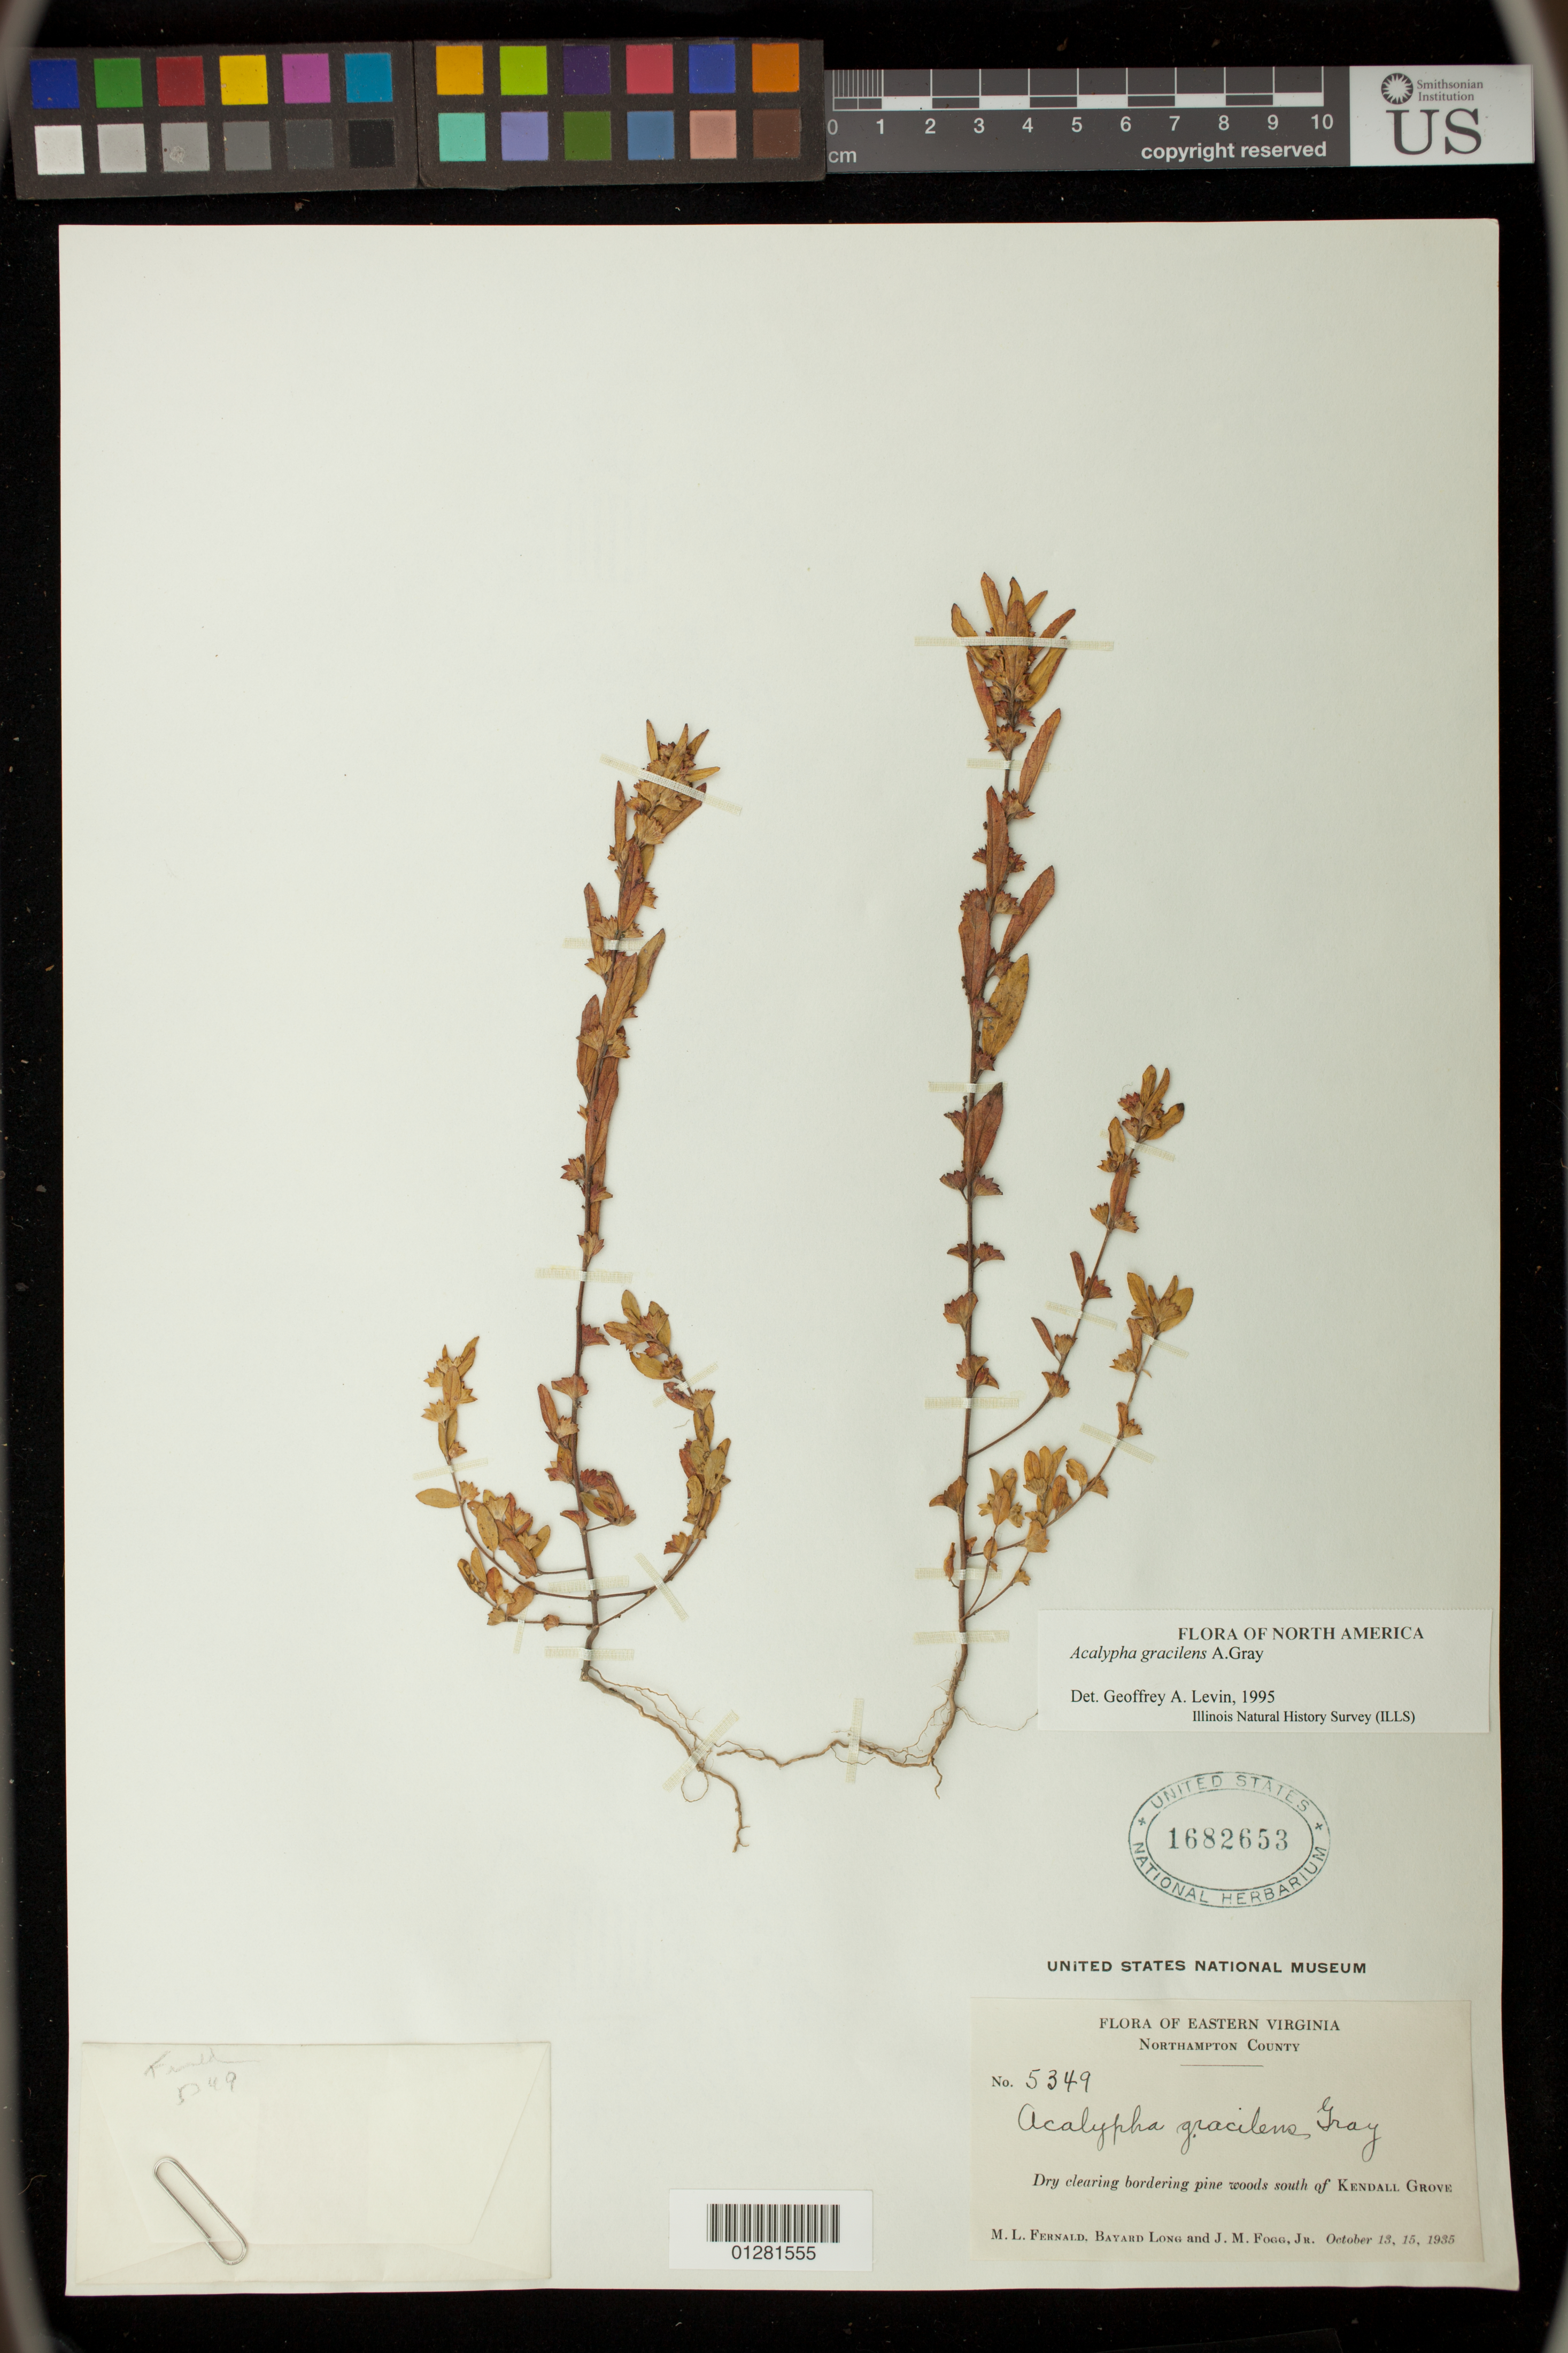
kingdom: Plantae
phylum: Tracheophyta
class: Magnoliopsida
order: Malpighiales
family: Euphorbiaceae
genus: Acalypha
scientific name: Acalypha gracilens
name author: A. Gray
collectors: M. L. Fernald, B. H. Long & J. Fogg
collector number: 5349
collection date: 1935-10-13/1935-10-15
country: United States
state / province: Virginia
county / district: Northampton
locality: South of Kendall Grove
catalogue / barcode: US 1682653